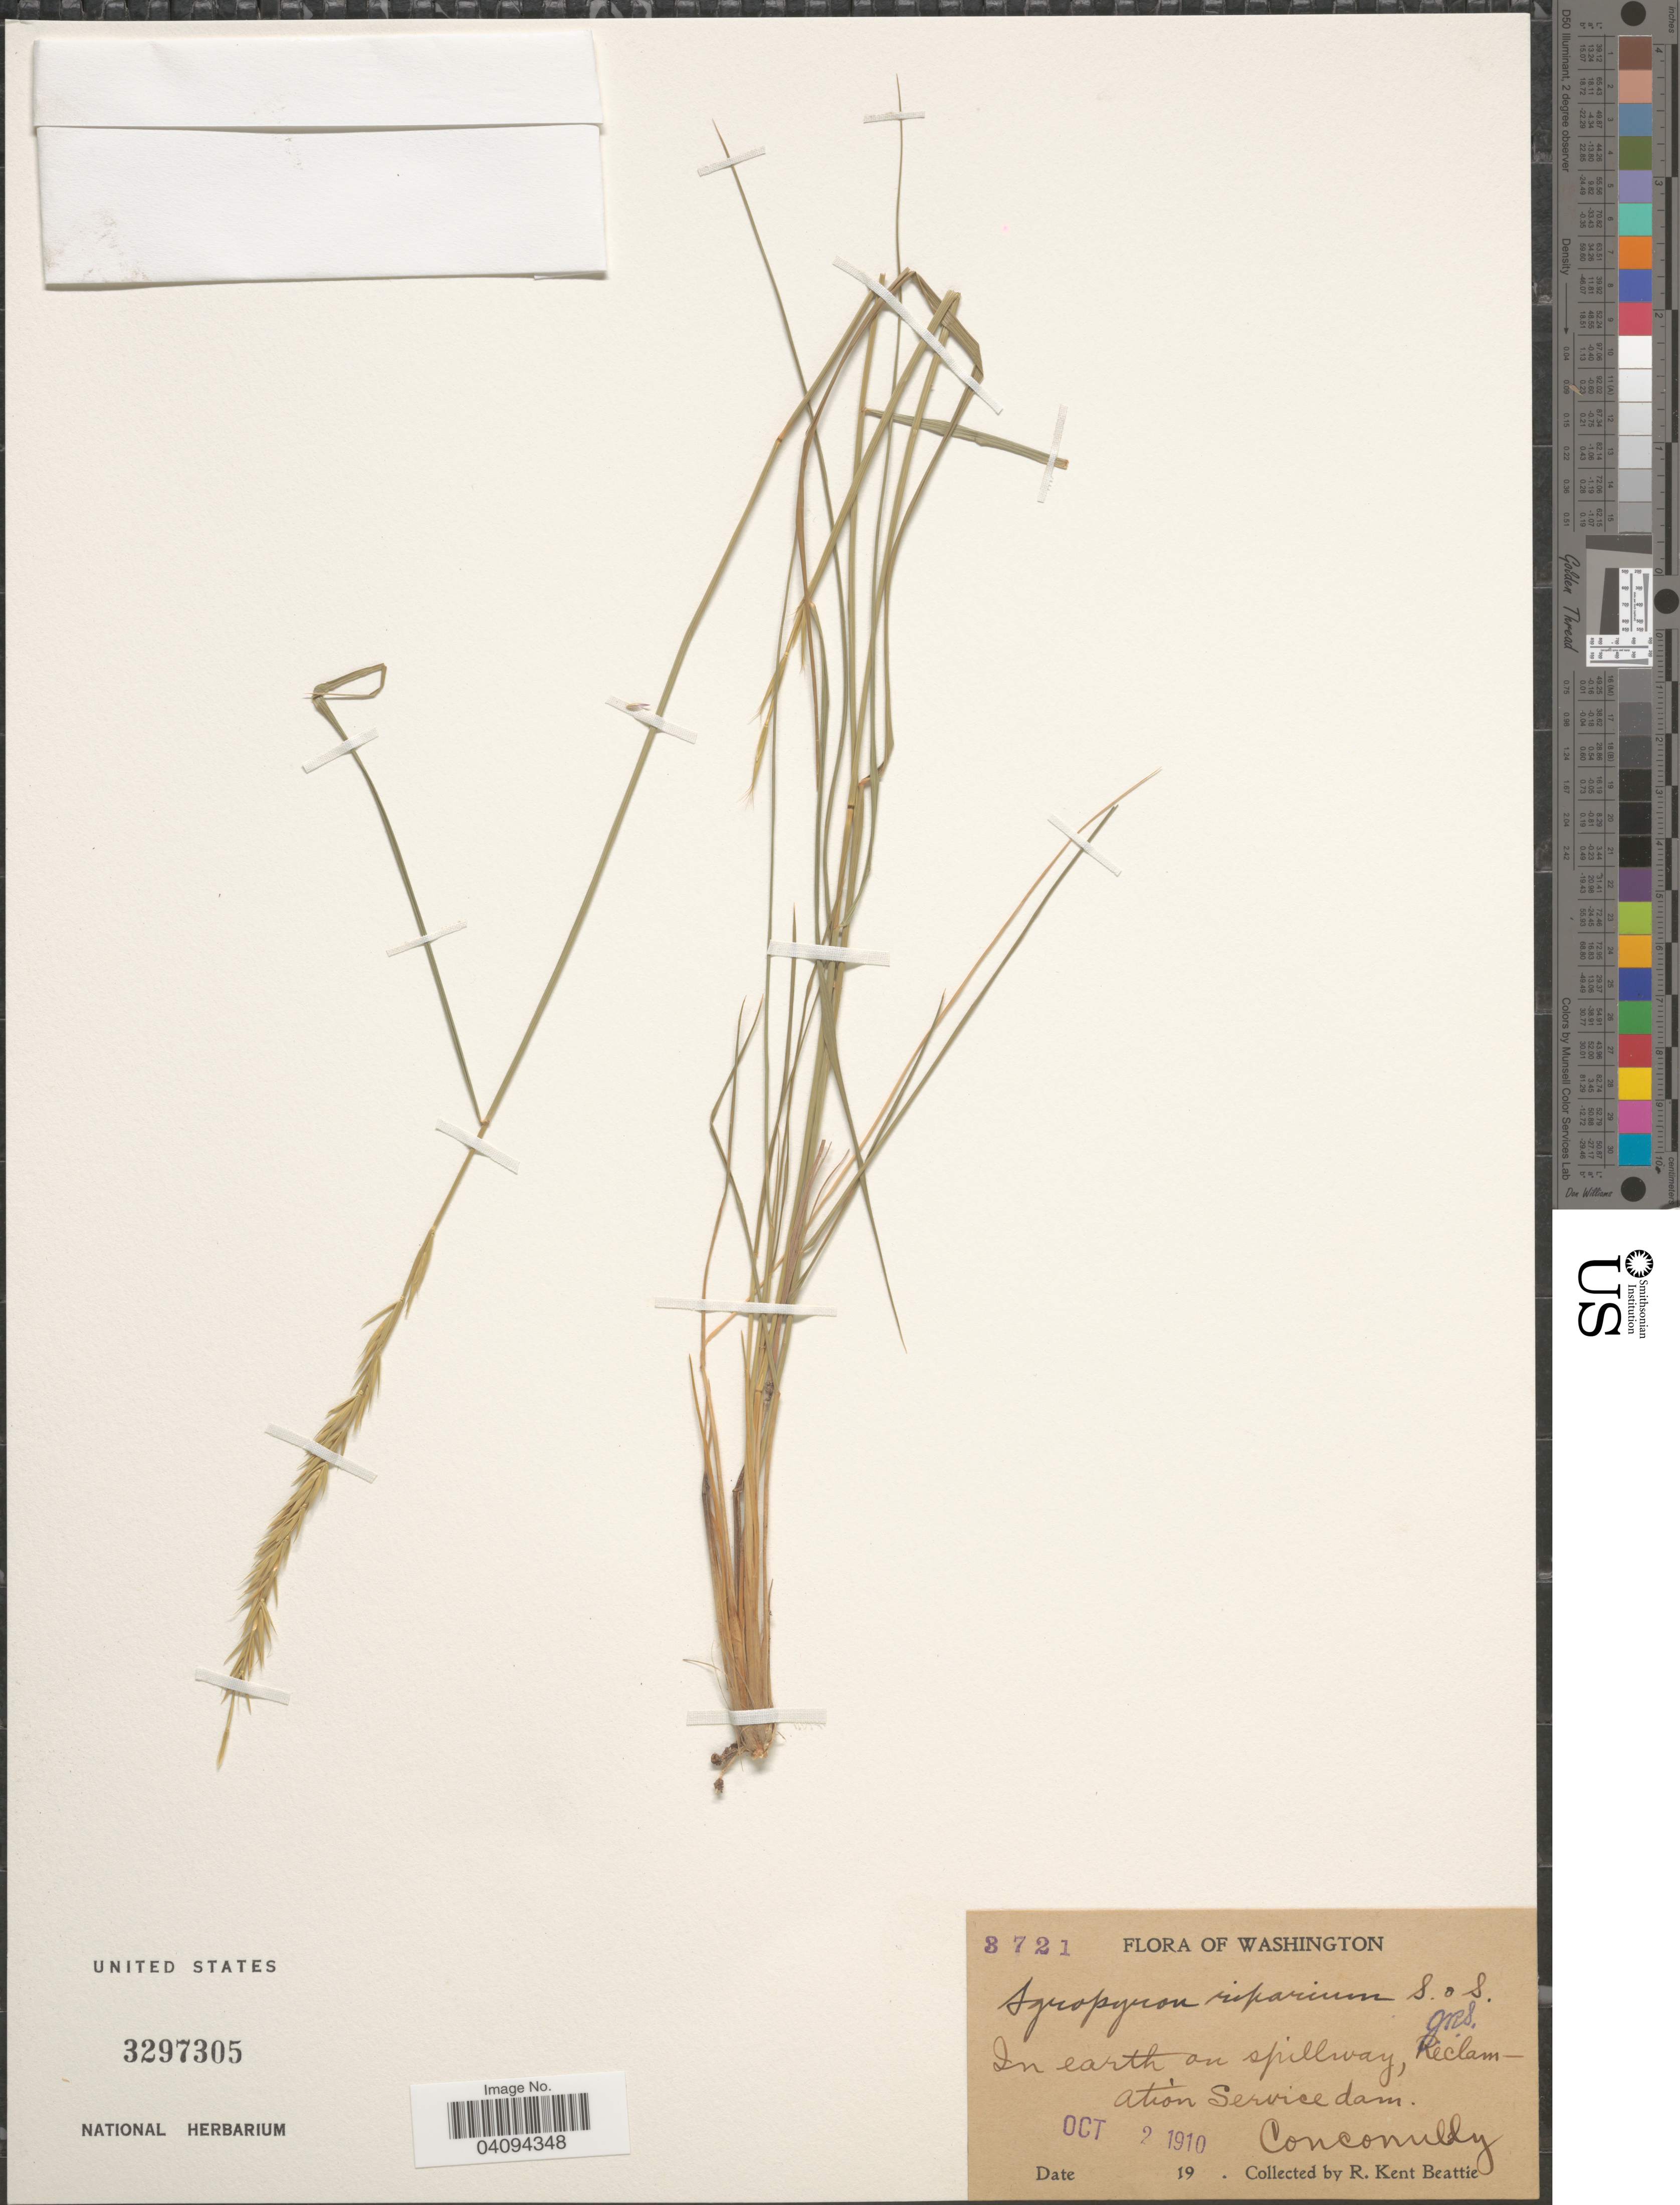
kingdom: Plantae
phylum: Tracheophyta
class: Liliopsida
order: Poales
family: Poaceae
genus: Elymus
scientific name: Elymus lanceolatus subsp. riparius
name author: (Scribn. & J.G. Sm.) Barkworth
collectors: R. K. Beattie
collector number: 3721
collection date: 1910-10-02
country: United States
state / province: Washington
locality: In earth on spillway, Reclamation Service dam. Conconully.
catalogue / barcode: US 3297305